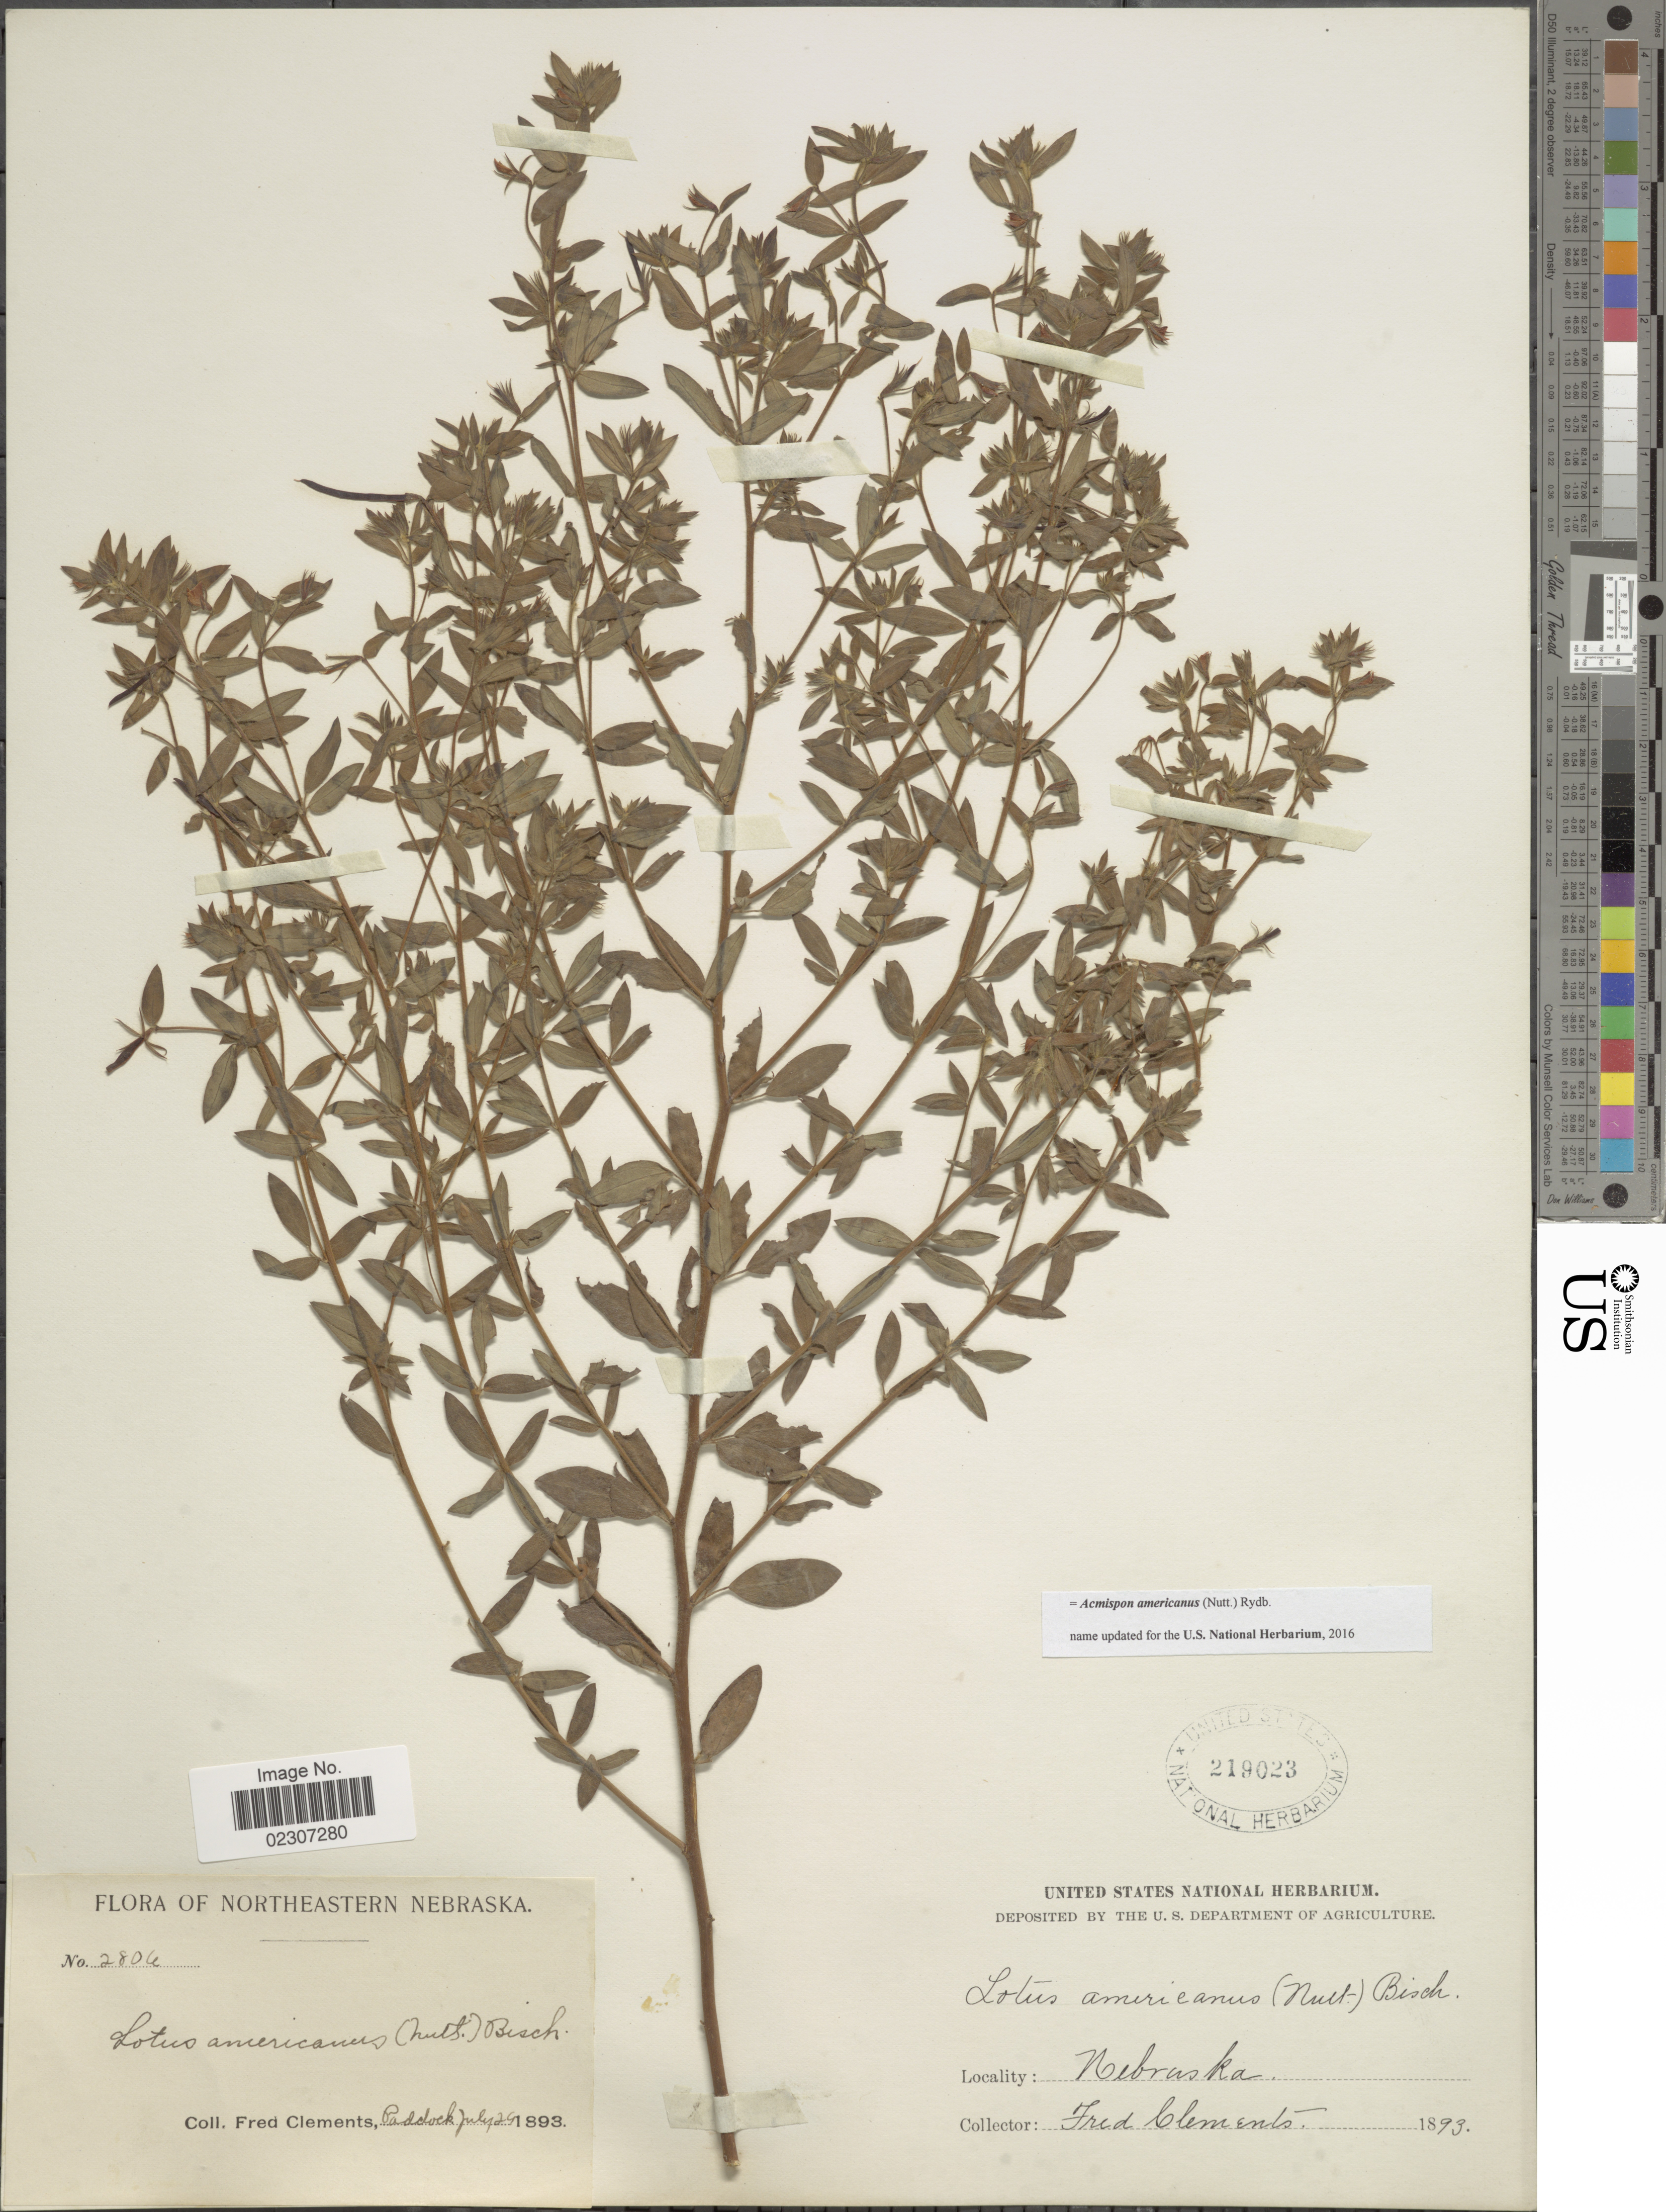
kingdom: Plantae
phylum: Tracheophyta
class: Magnoliopsida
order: Fabales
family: Fabaceae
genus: Acmispon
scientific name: Acmispon americanus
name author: (Nutt.) Rydb.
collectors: F. E. Clements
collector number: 2804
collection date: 1893-07-29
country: United States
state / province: Nebraska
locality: Nebraska, Paddock.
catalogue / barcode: US 219023